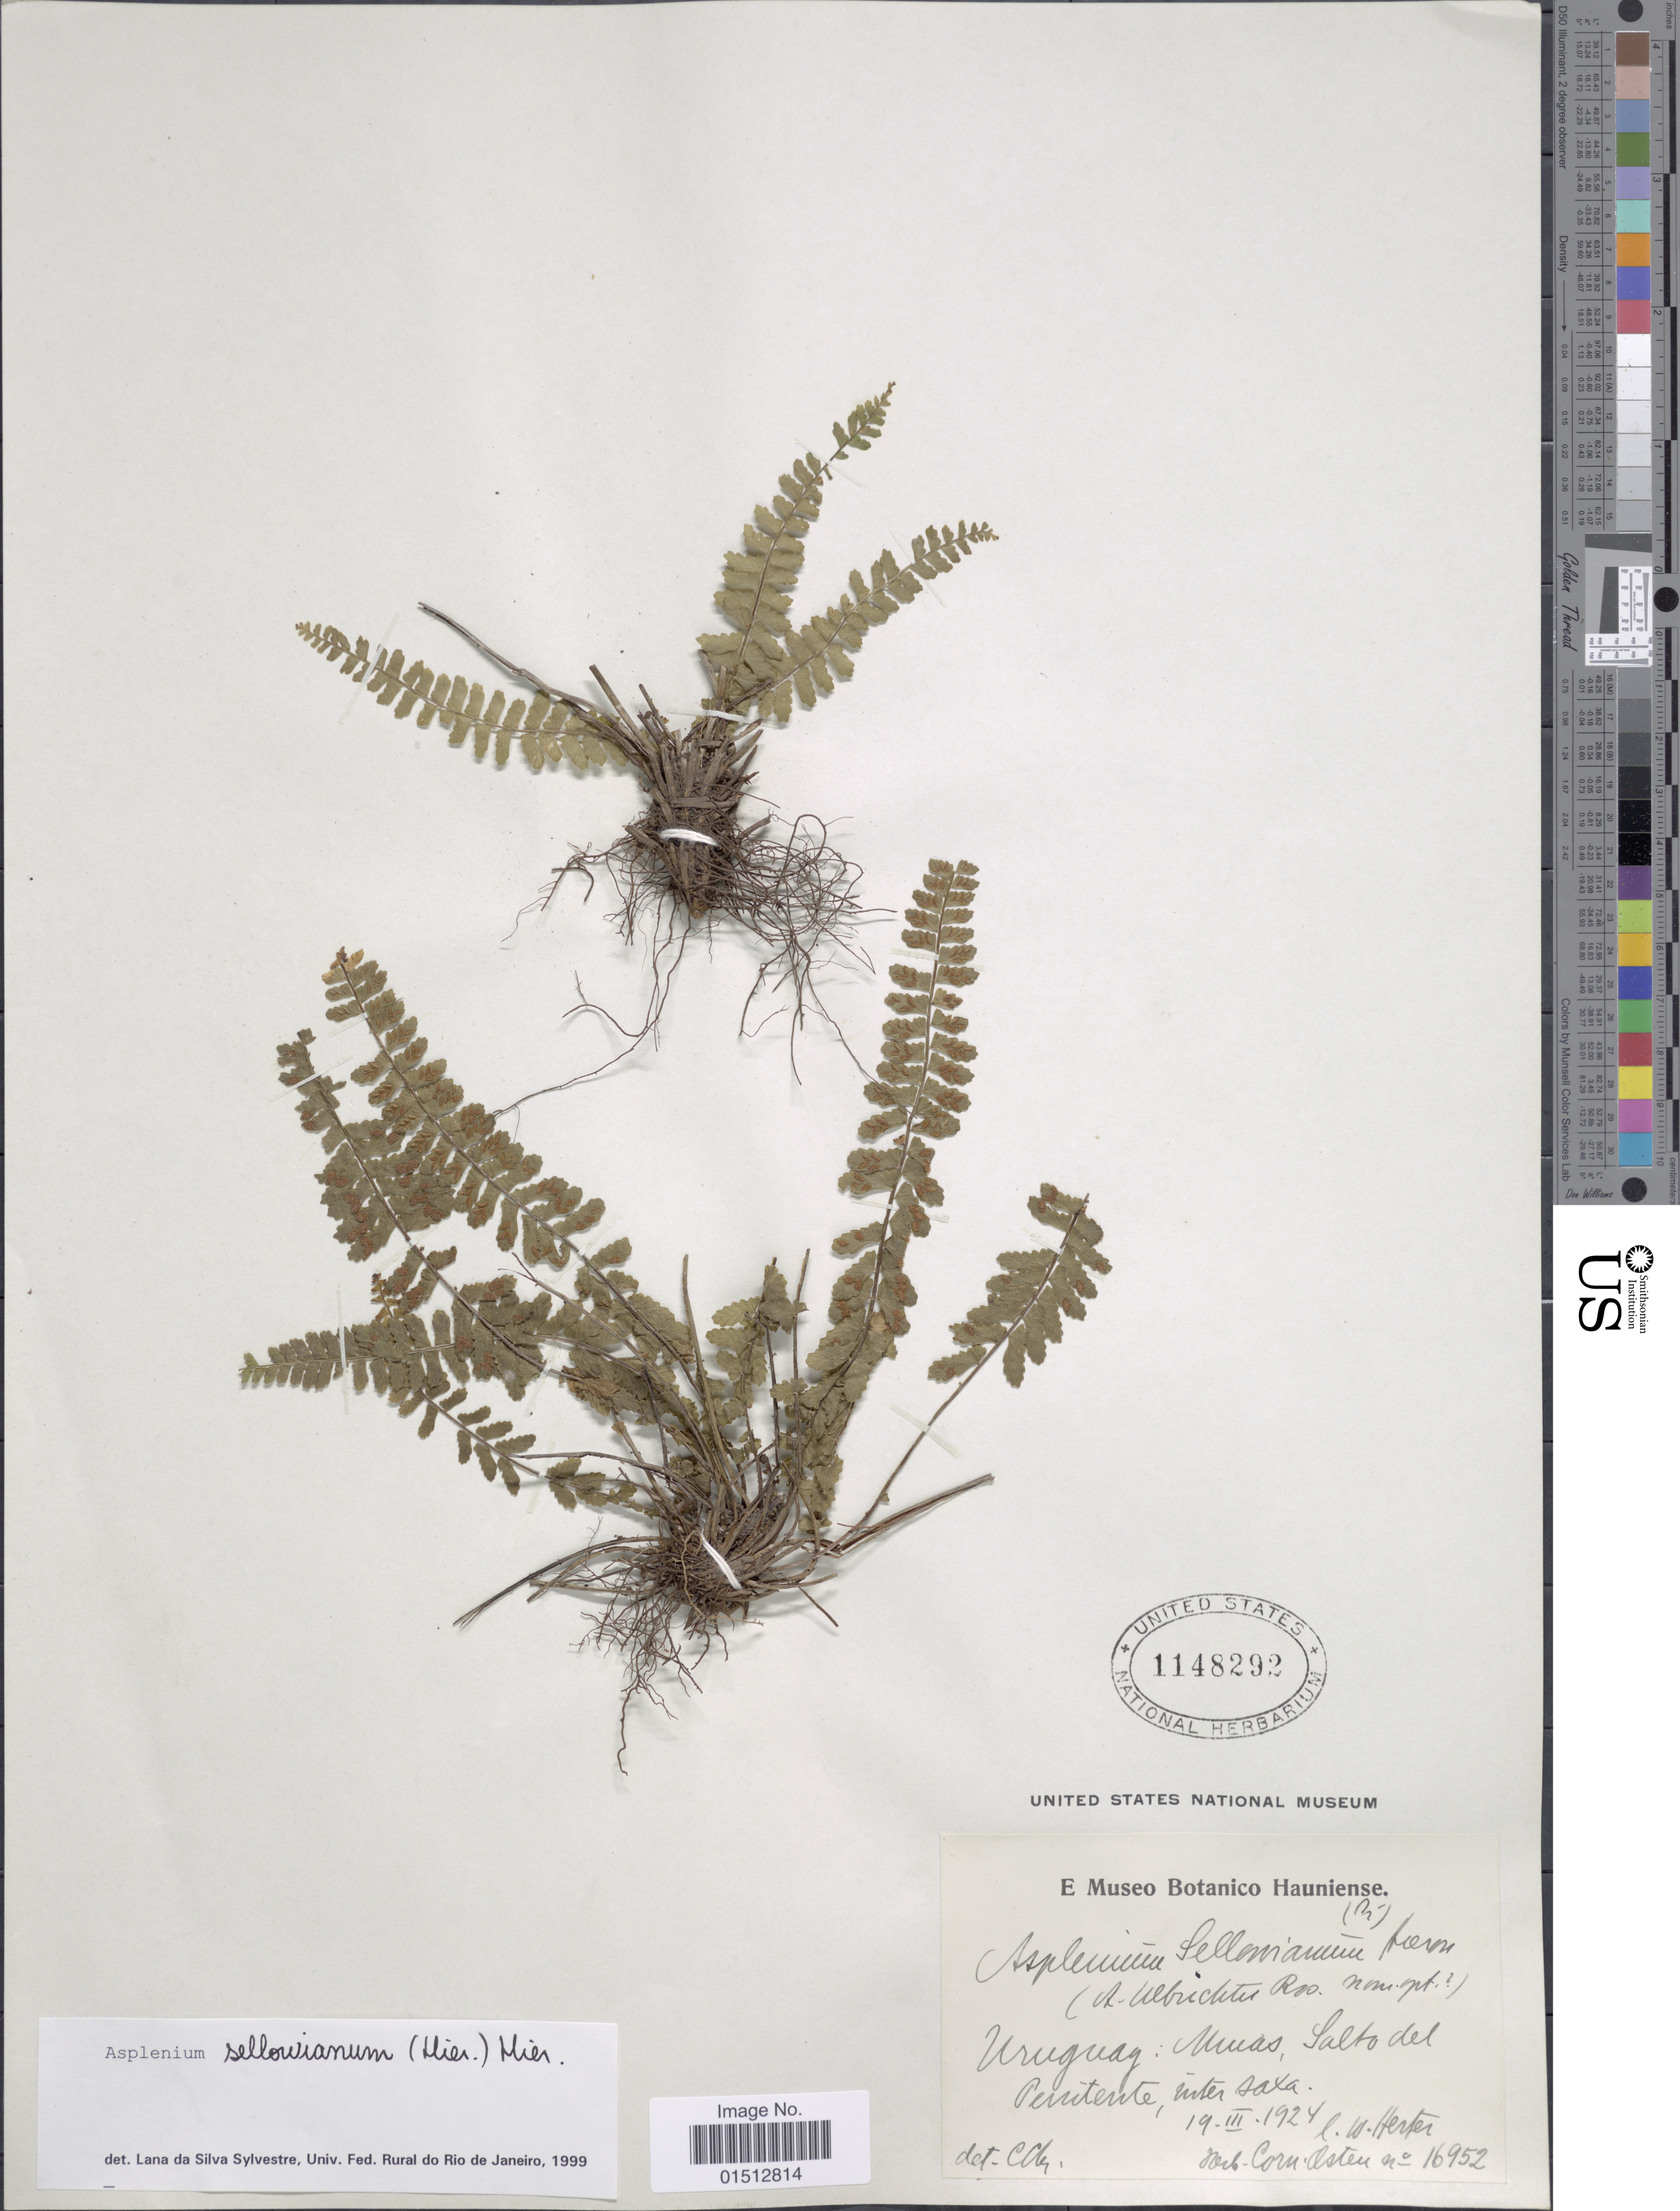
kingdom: Plantae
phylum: Tracheophyta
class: Polypodiopsida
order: Polypodiales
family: Aspleniaceae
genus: Asplenium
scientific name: Asplenium sellowianum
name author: (Hieron.) C. Presl ex Hieron.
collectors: W. G. Herter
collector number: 16952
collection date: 1924-03-19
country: Uruguay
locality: Uruguay, Umas, Salto del Pertente, inter saxa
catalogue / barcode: US 1148292